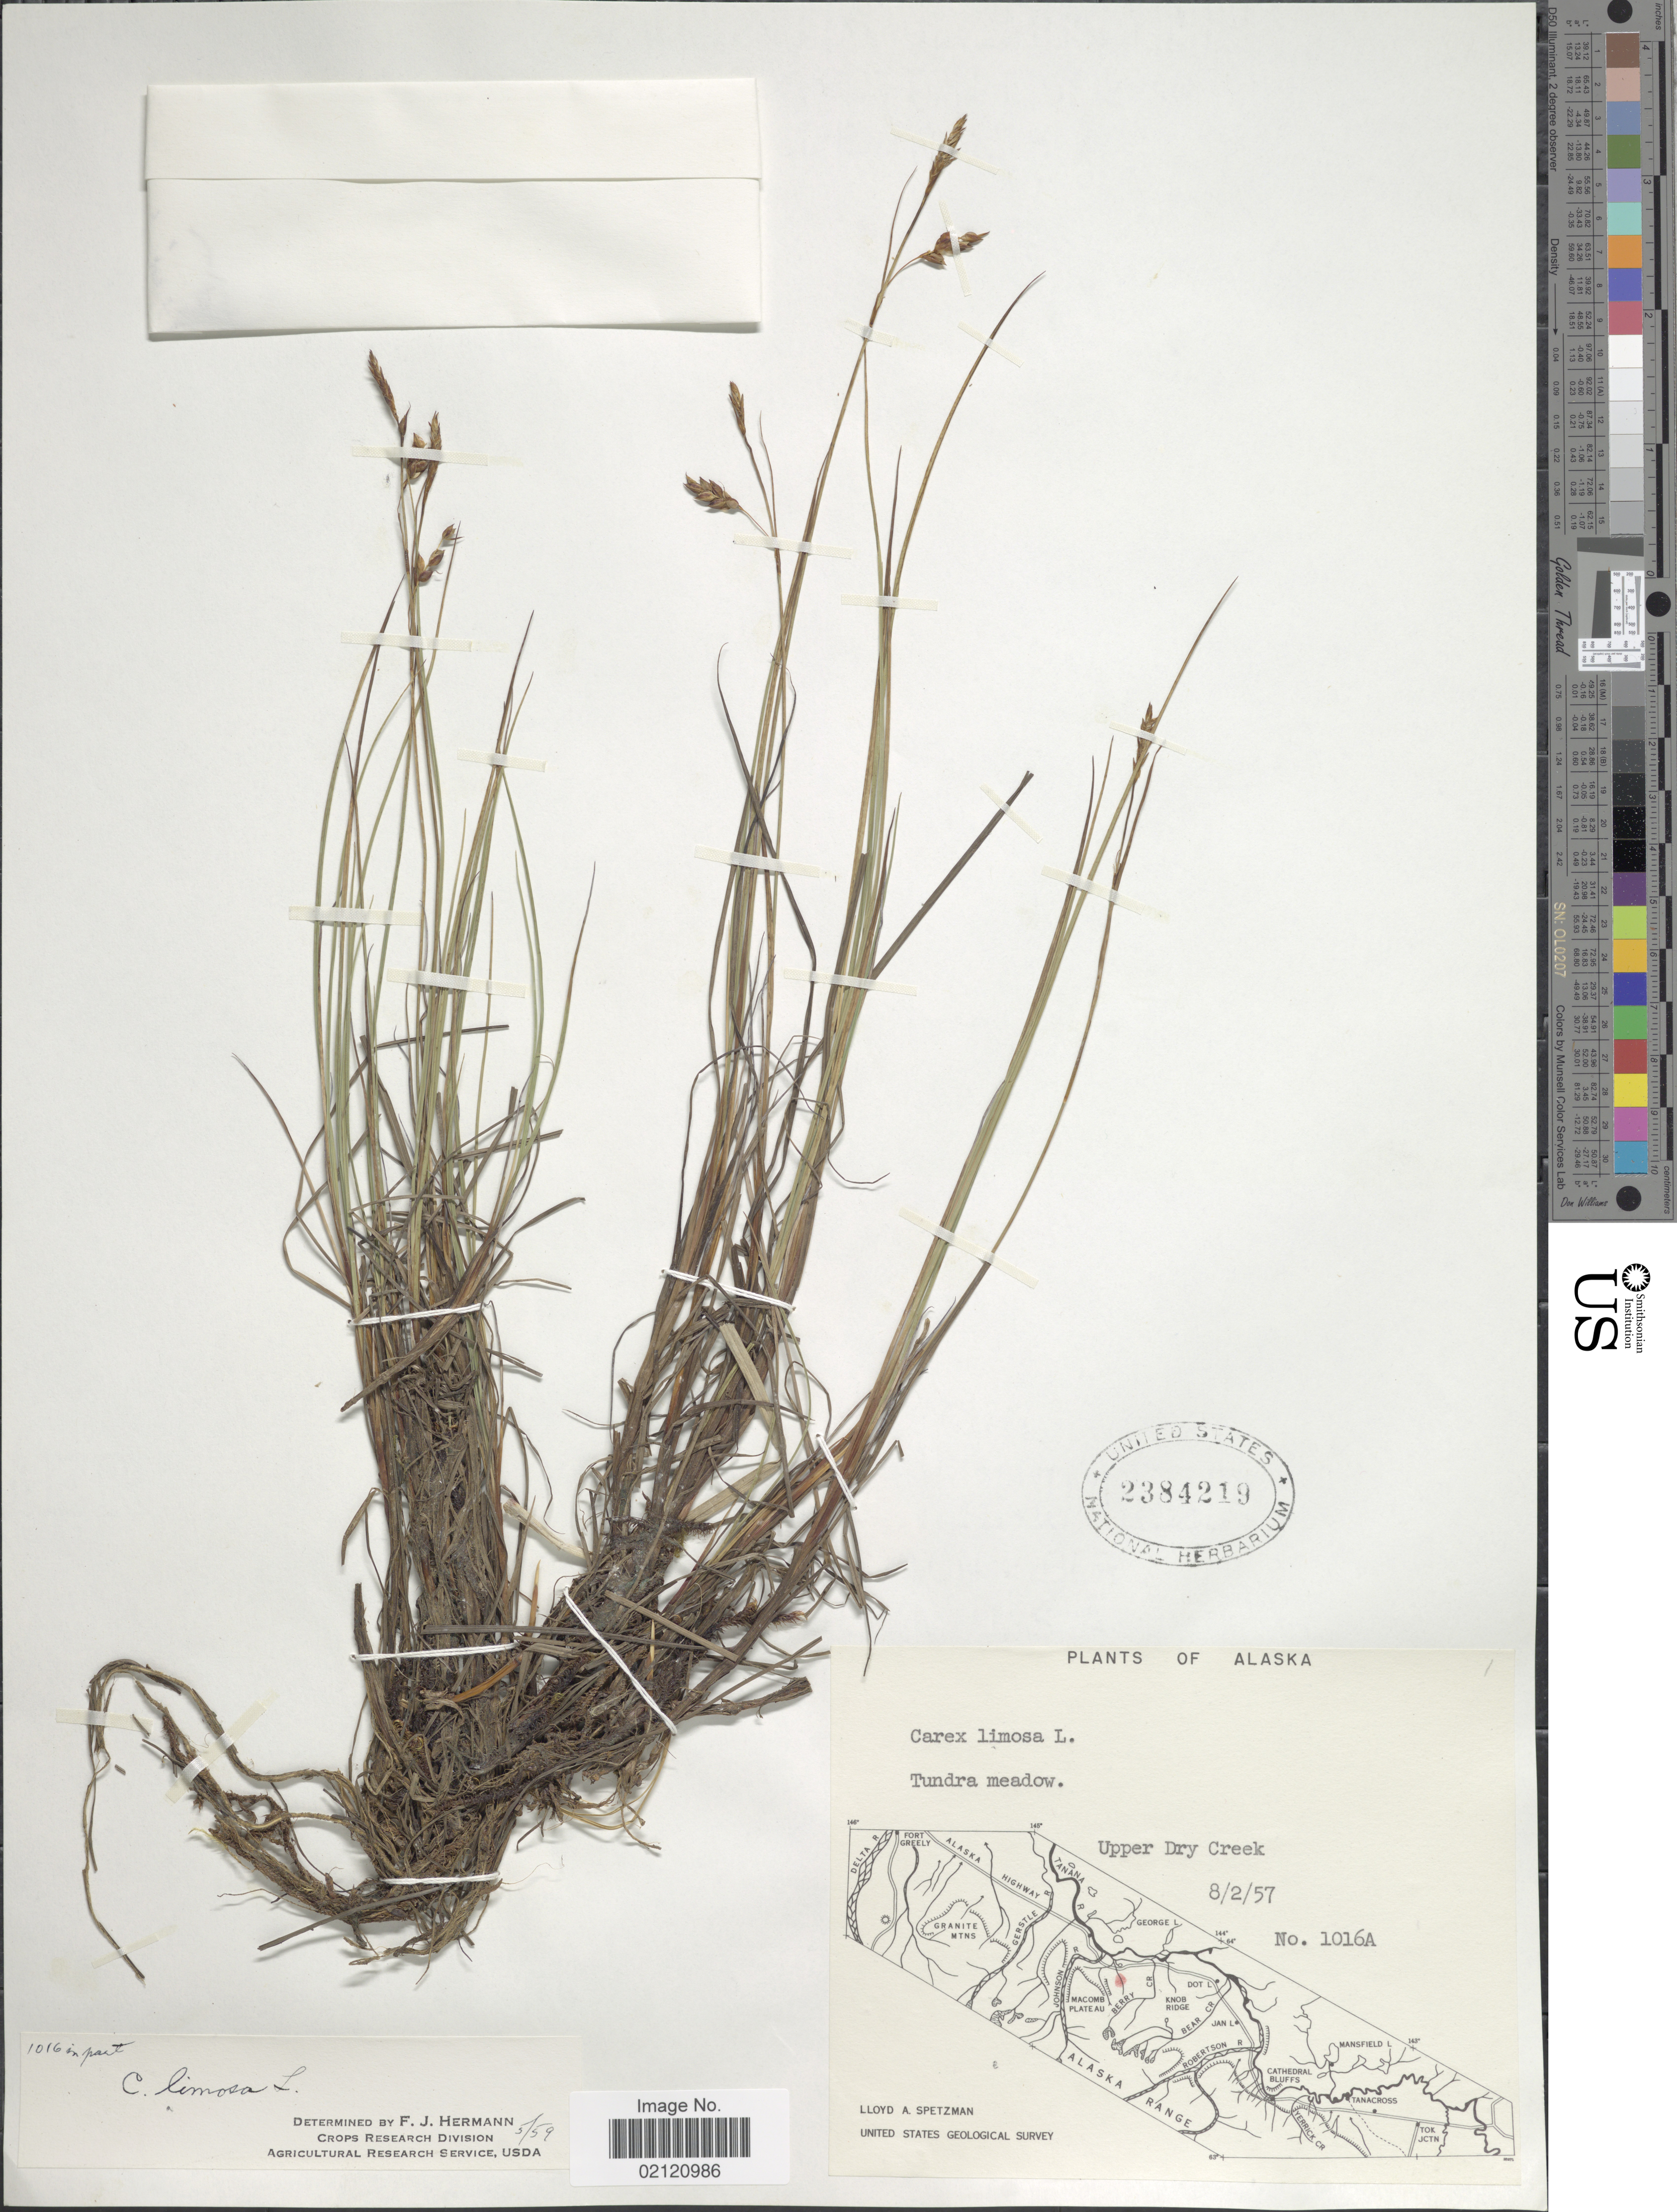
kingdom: Plantae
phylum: Tracheophyta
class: Liliopsida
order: Poales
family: Cyperaceae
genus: Carex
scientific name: Carex limosa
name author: L.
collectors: L. Spetzman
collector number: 1016A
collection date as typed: Transcribed d/m/y: 2/8/57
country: United States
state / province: Alaska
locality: Upper Dry Creek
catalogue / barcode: US 2384219